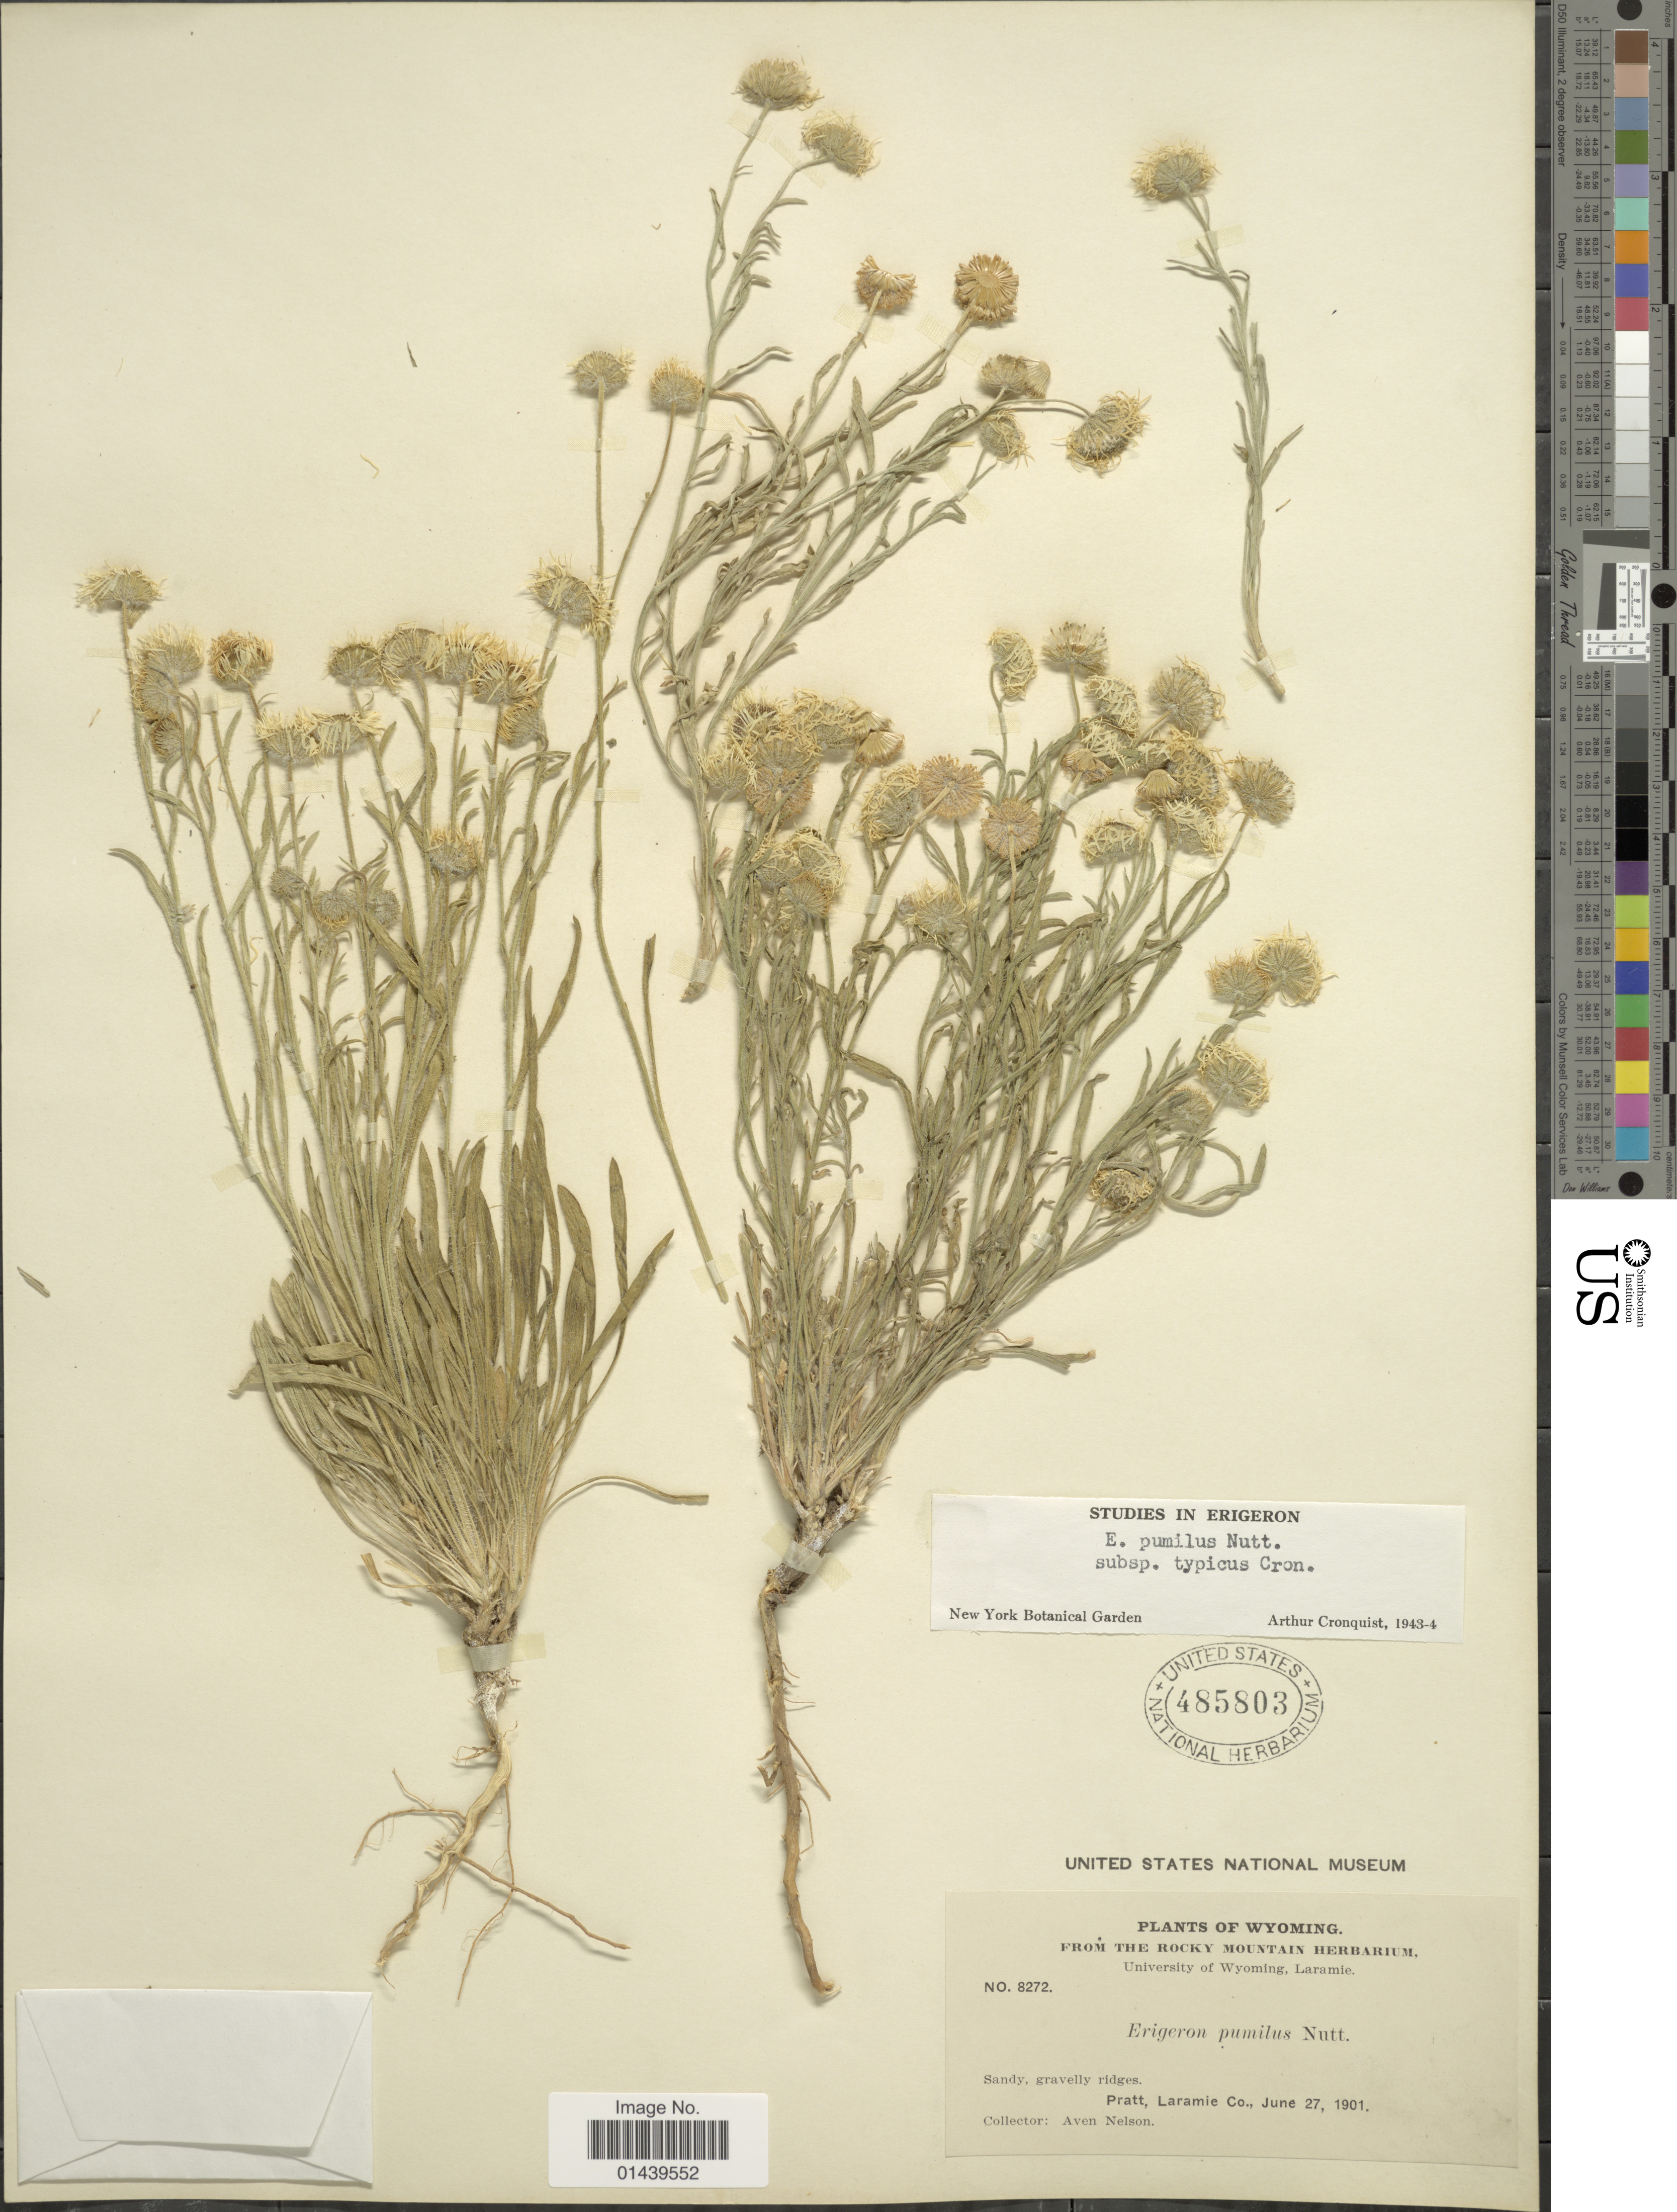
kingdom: Plantae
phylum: Tracheophyta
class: Magnoliopsida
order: Asterales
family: Asteraceae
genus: Erigeron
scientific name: Erigeron pumilus subsp. pumilus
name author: Nutt.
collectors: A. Nelson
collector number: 8272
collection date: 1901-06-27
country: United States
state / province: Wyoming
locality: Pratt, Laramie Co.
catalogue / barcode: US 485803